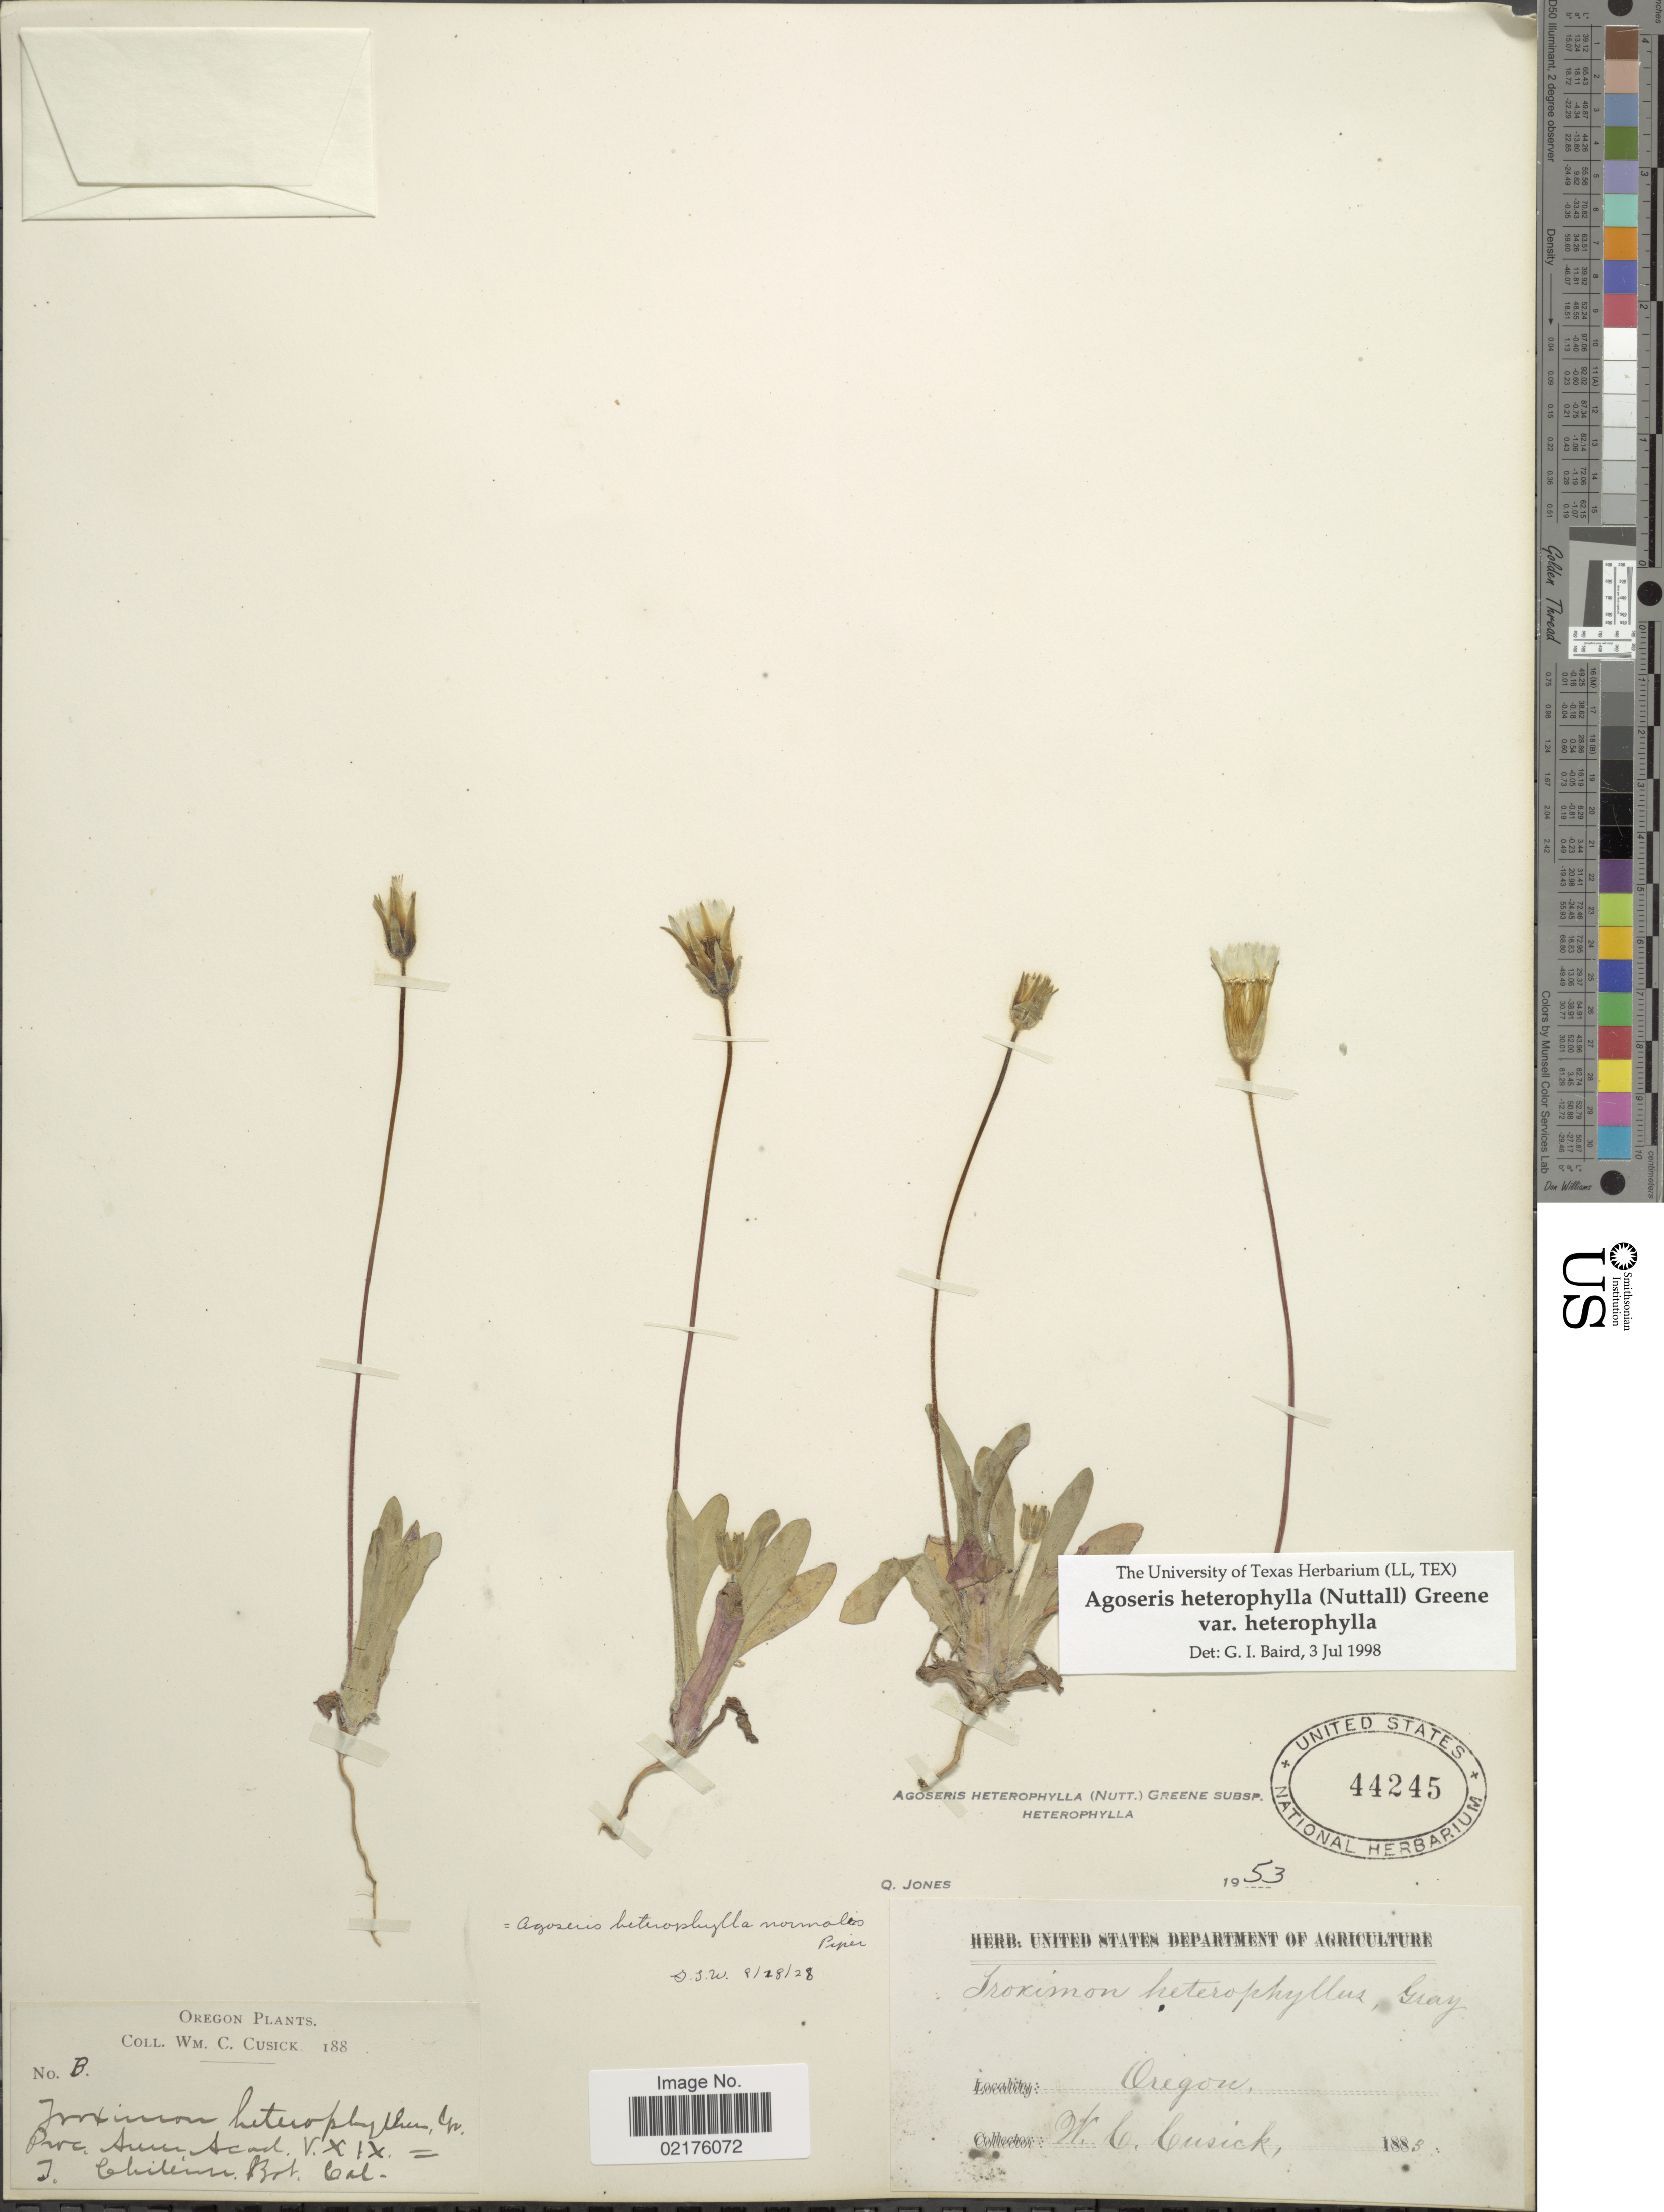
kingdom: Plantae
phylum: Tracheophyta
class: Magnoliopsida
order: Asterales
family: Asteraceae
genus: Agoseris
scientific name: Agoseris heterophylla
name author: (Nutt.) Greene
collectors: W. C. Cusick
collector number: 8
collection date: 1883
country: United States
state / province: Oregon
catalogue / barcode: US 44245